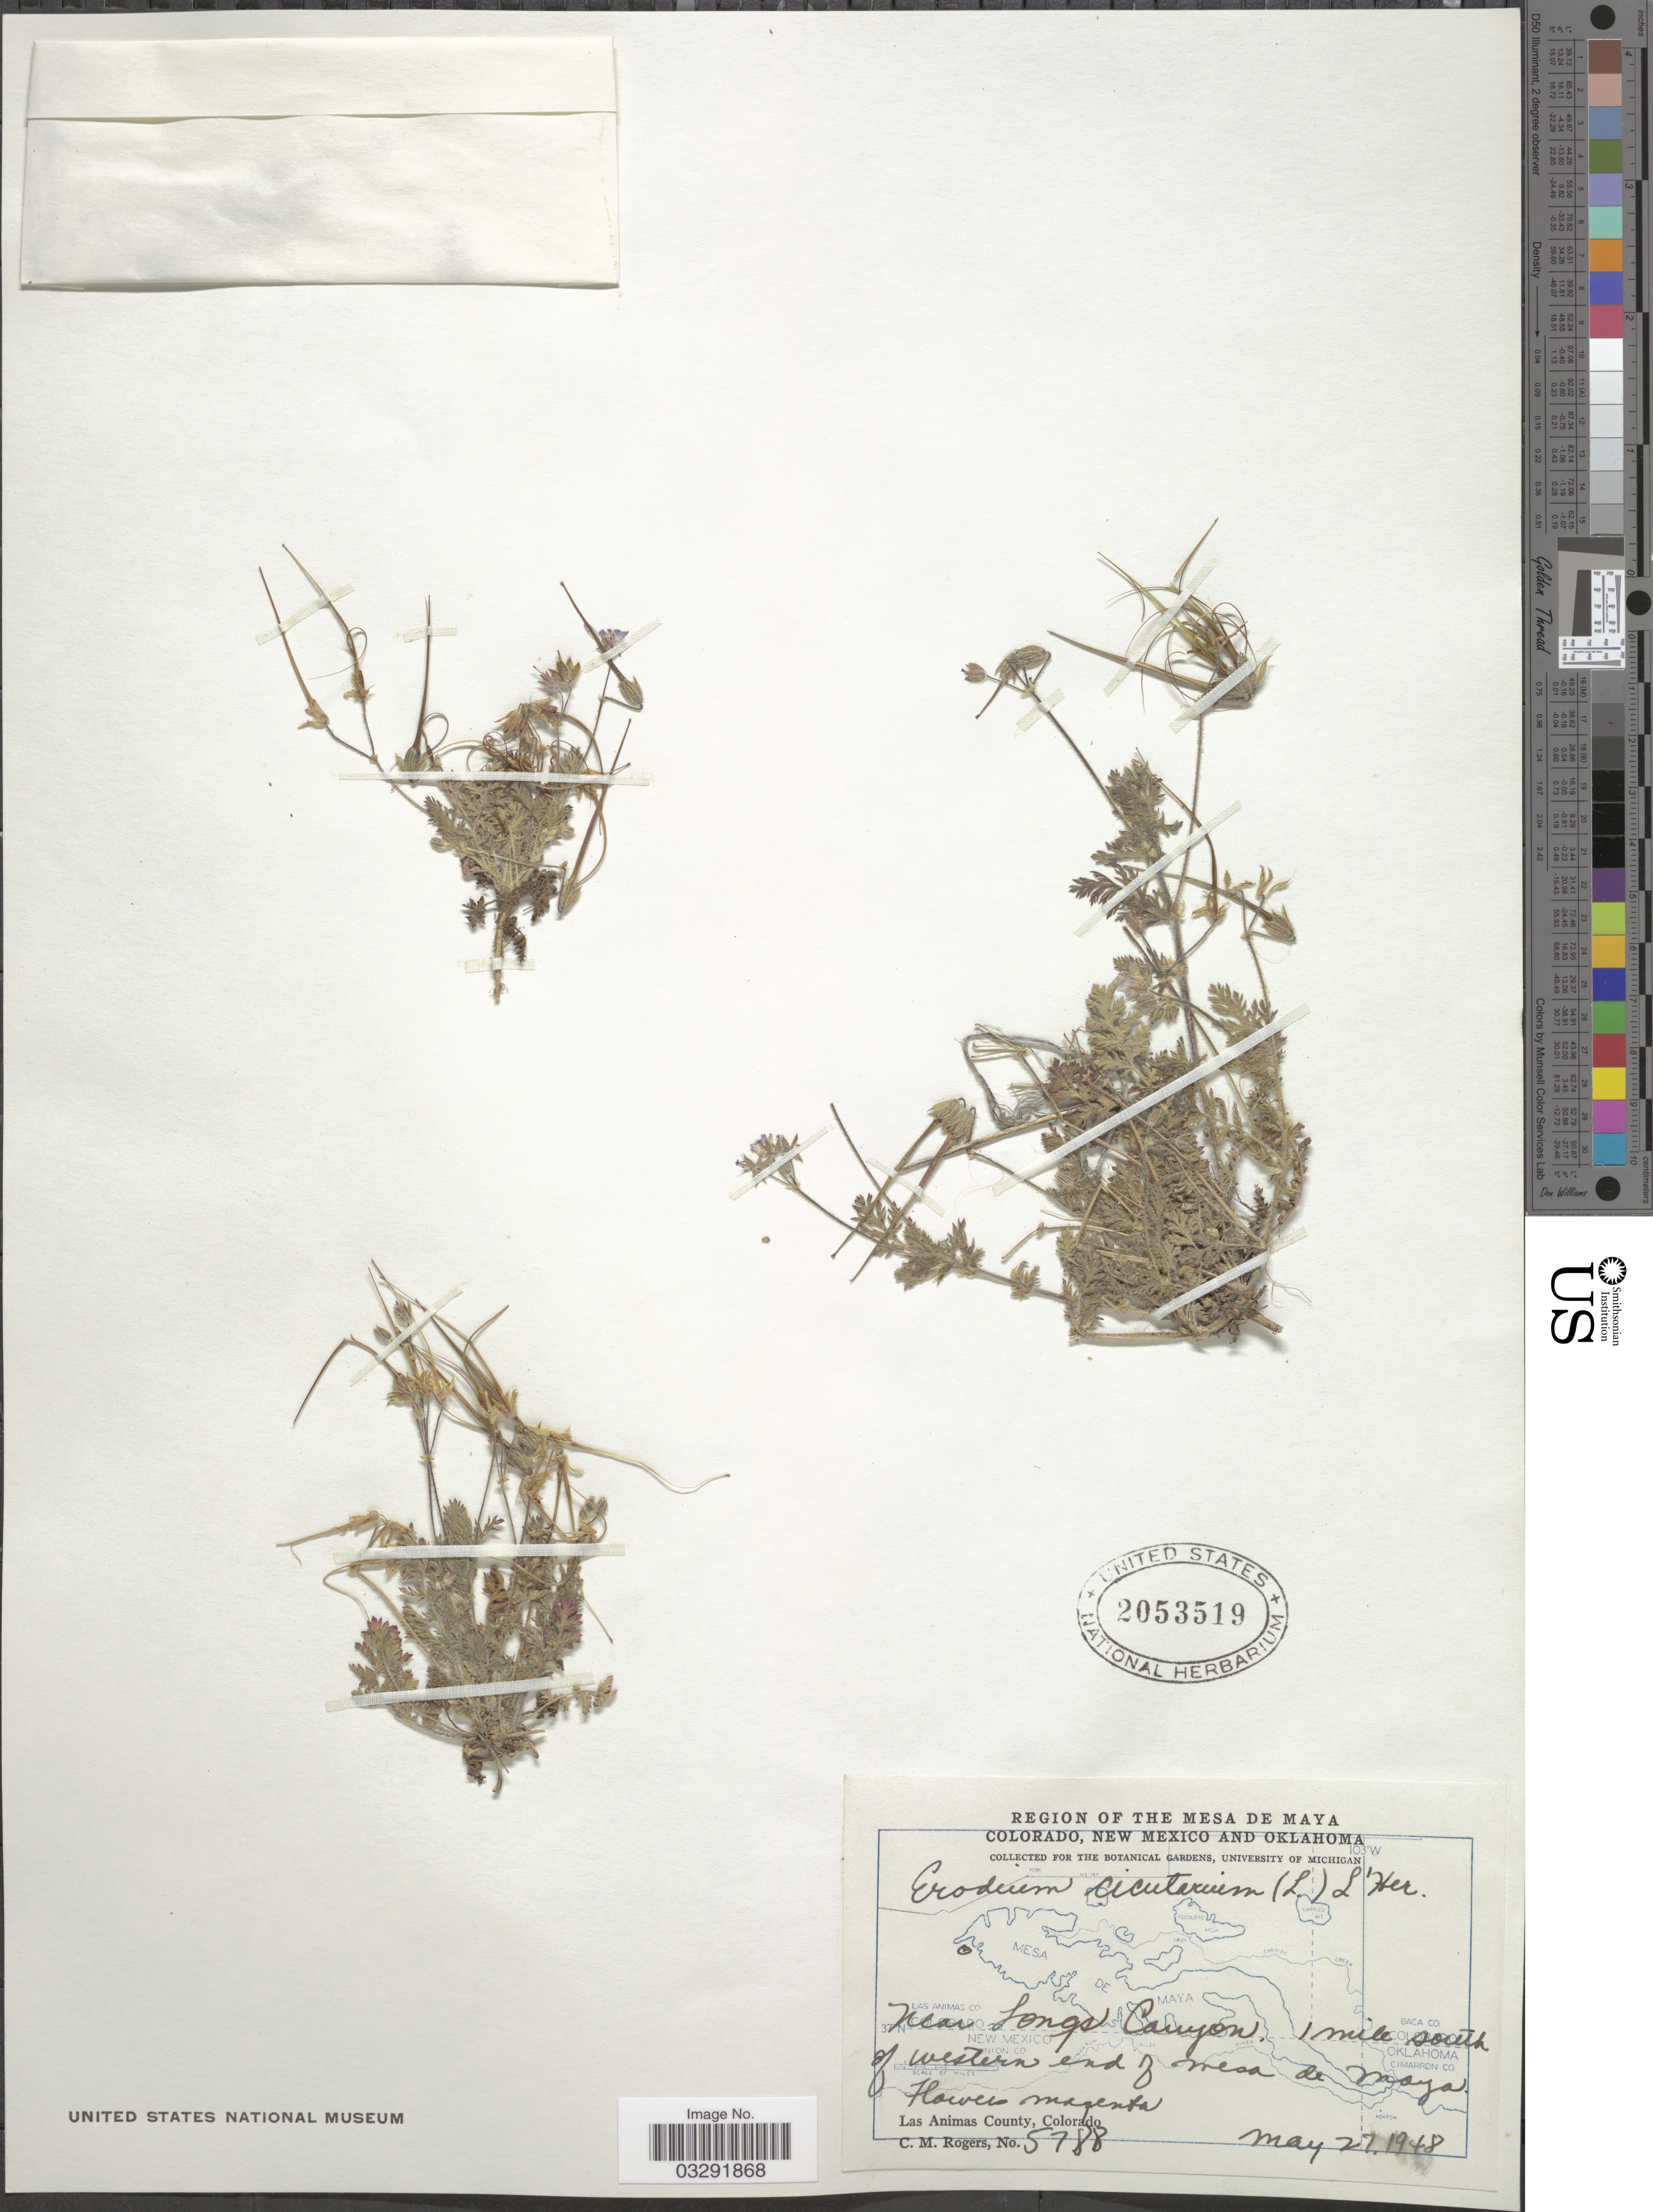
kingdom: Plantae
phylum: Tracheophyta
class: Magnoliopsida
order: Geraniales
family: Geraniaceae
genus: Erodium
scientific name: Erodium cicutarium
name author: (L.) L'Hér.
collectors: C. M. Rogers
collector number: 5788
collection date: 1948-05-27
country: United States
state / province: Colorado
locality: Region of the Mesa de Maya. Near Longs Canyon, 1 mile south of western end of mesa de Maya. Las Animas County.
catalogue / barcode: US 2053519